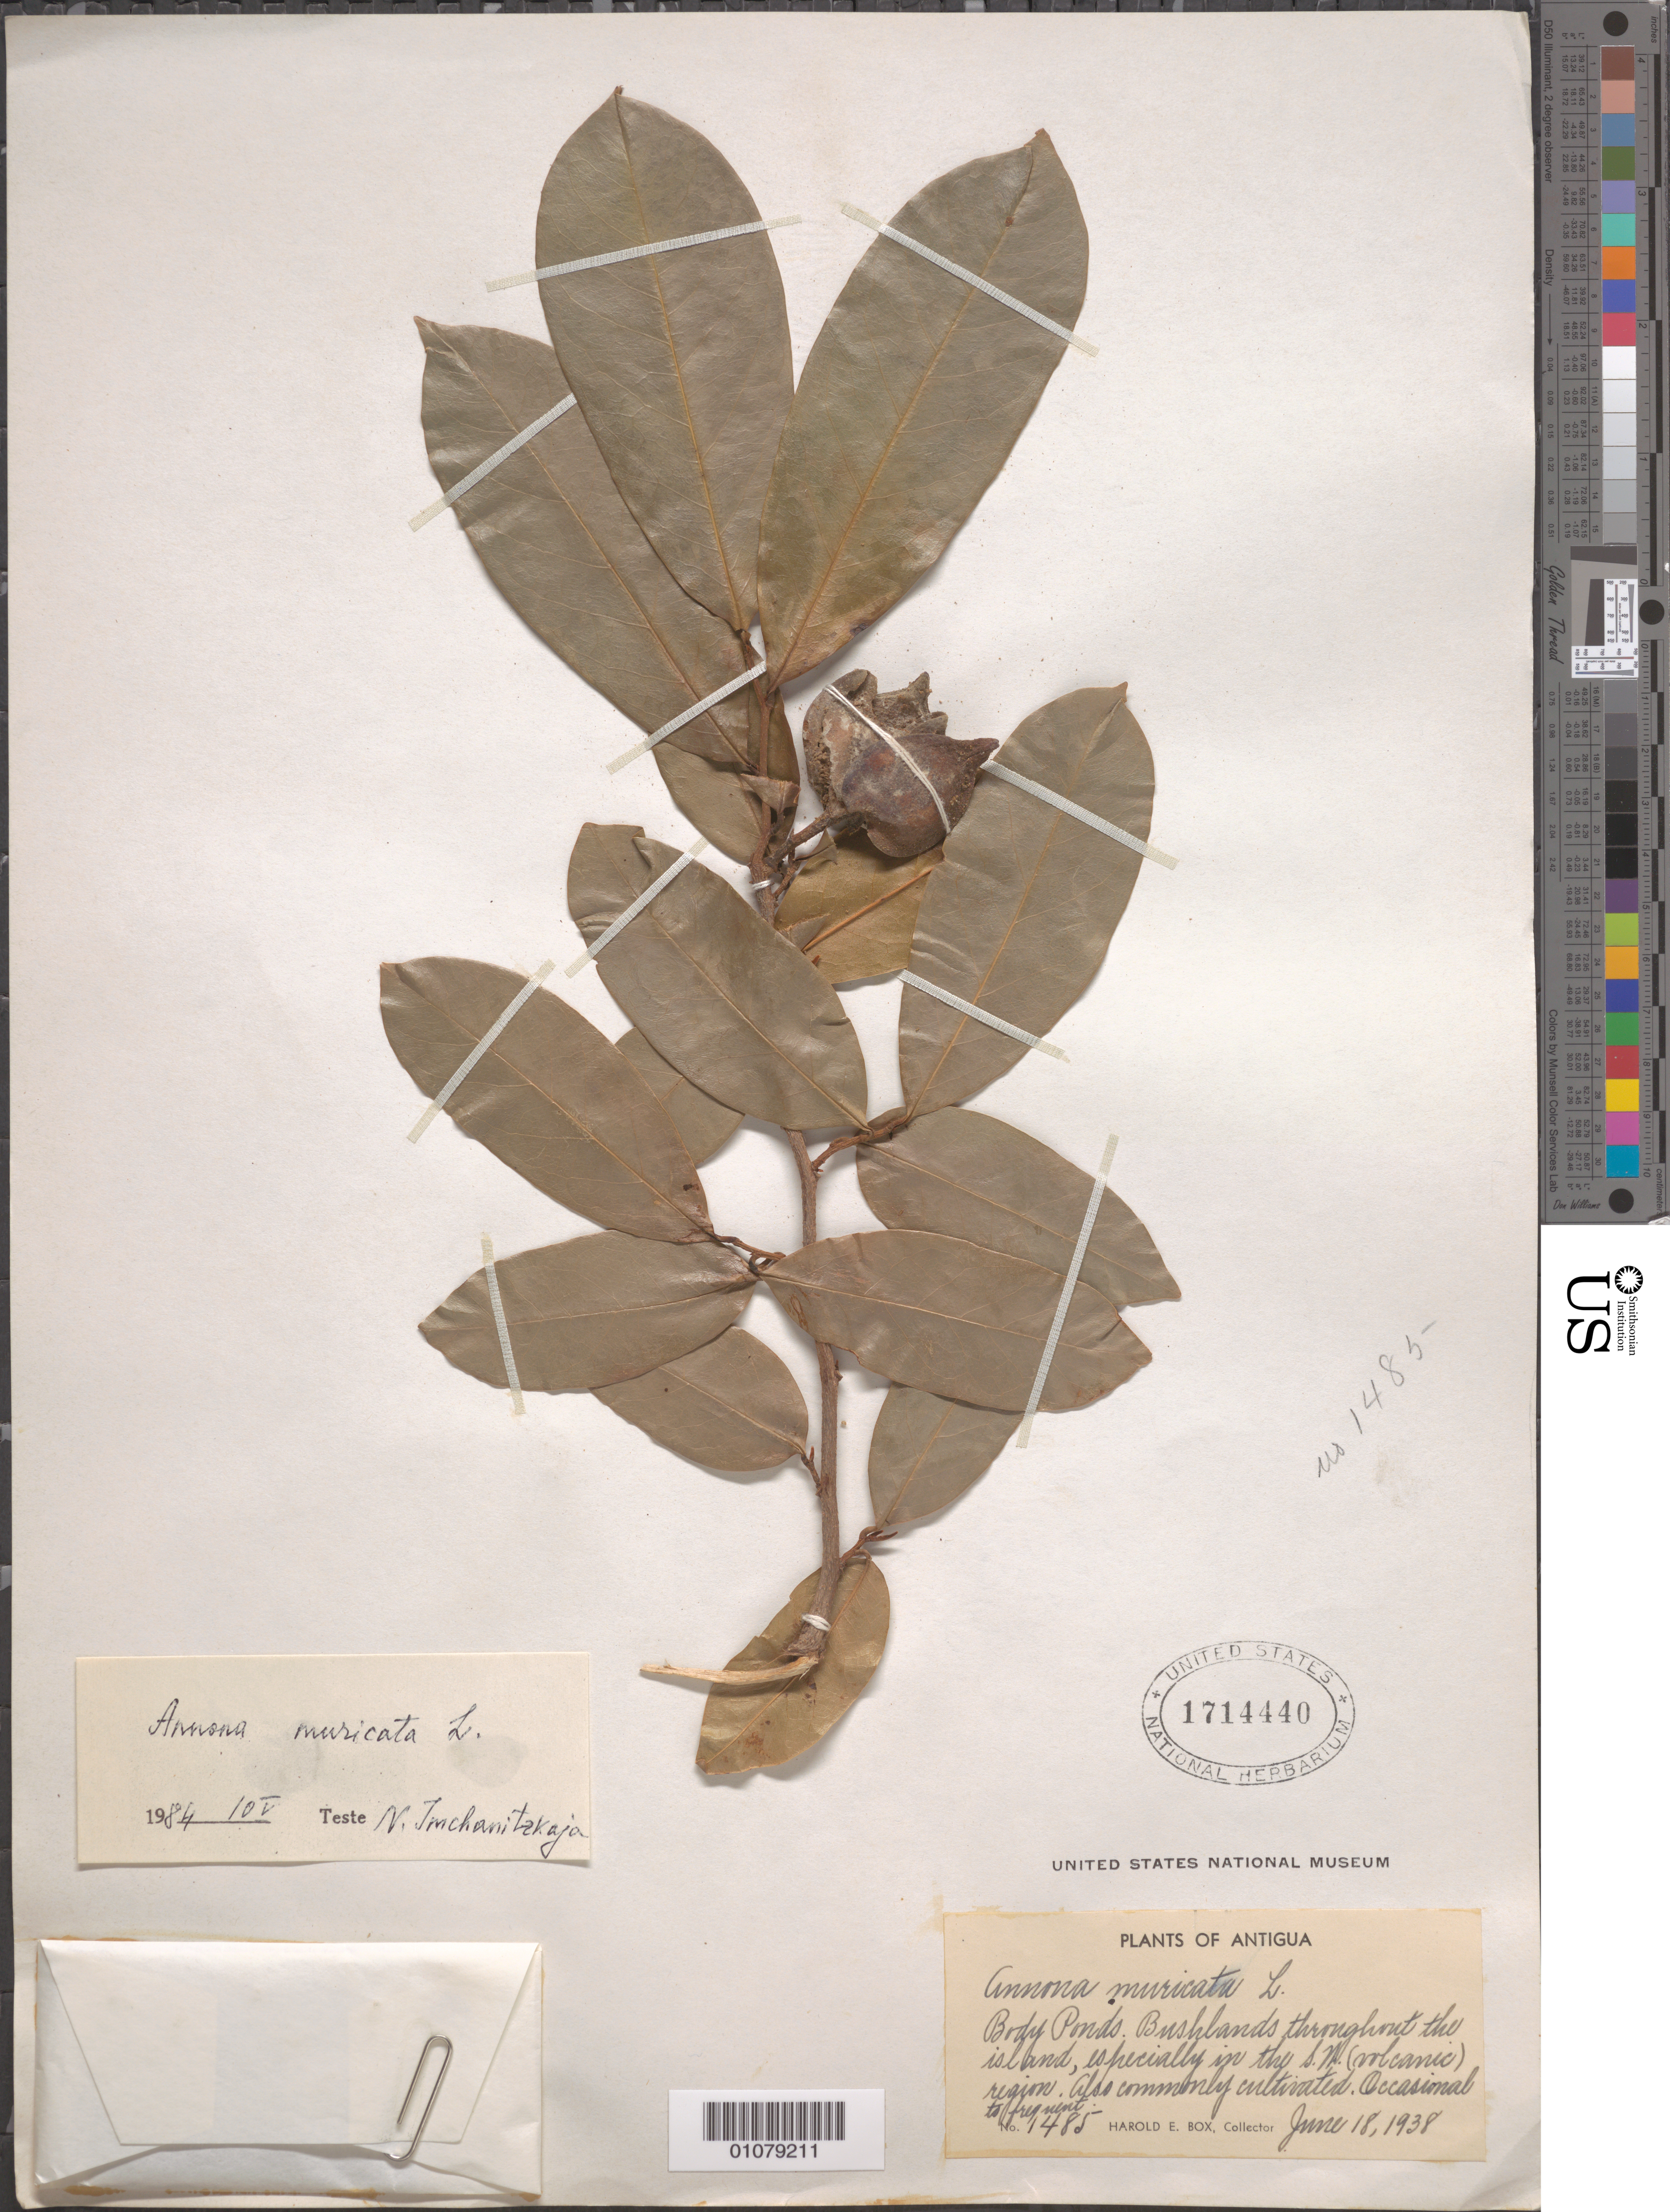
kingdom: Plantae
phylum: Tracheophyta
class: Magnoliopsida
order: Magnoliales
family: Annonaceae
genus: Annona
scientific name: Annona muricata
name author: L.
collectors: H. E. Box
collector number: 1485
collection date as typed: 18 Jun 1938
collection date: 1938-06-18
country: Antigua and Barbuda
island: Antigua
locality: Body Ponds. Bushlands throughout the island, especially in the S.W. (volcanic) region.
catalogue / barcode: US 1714440